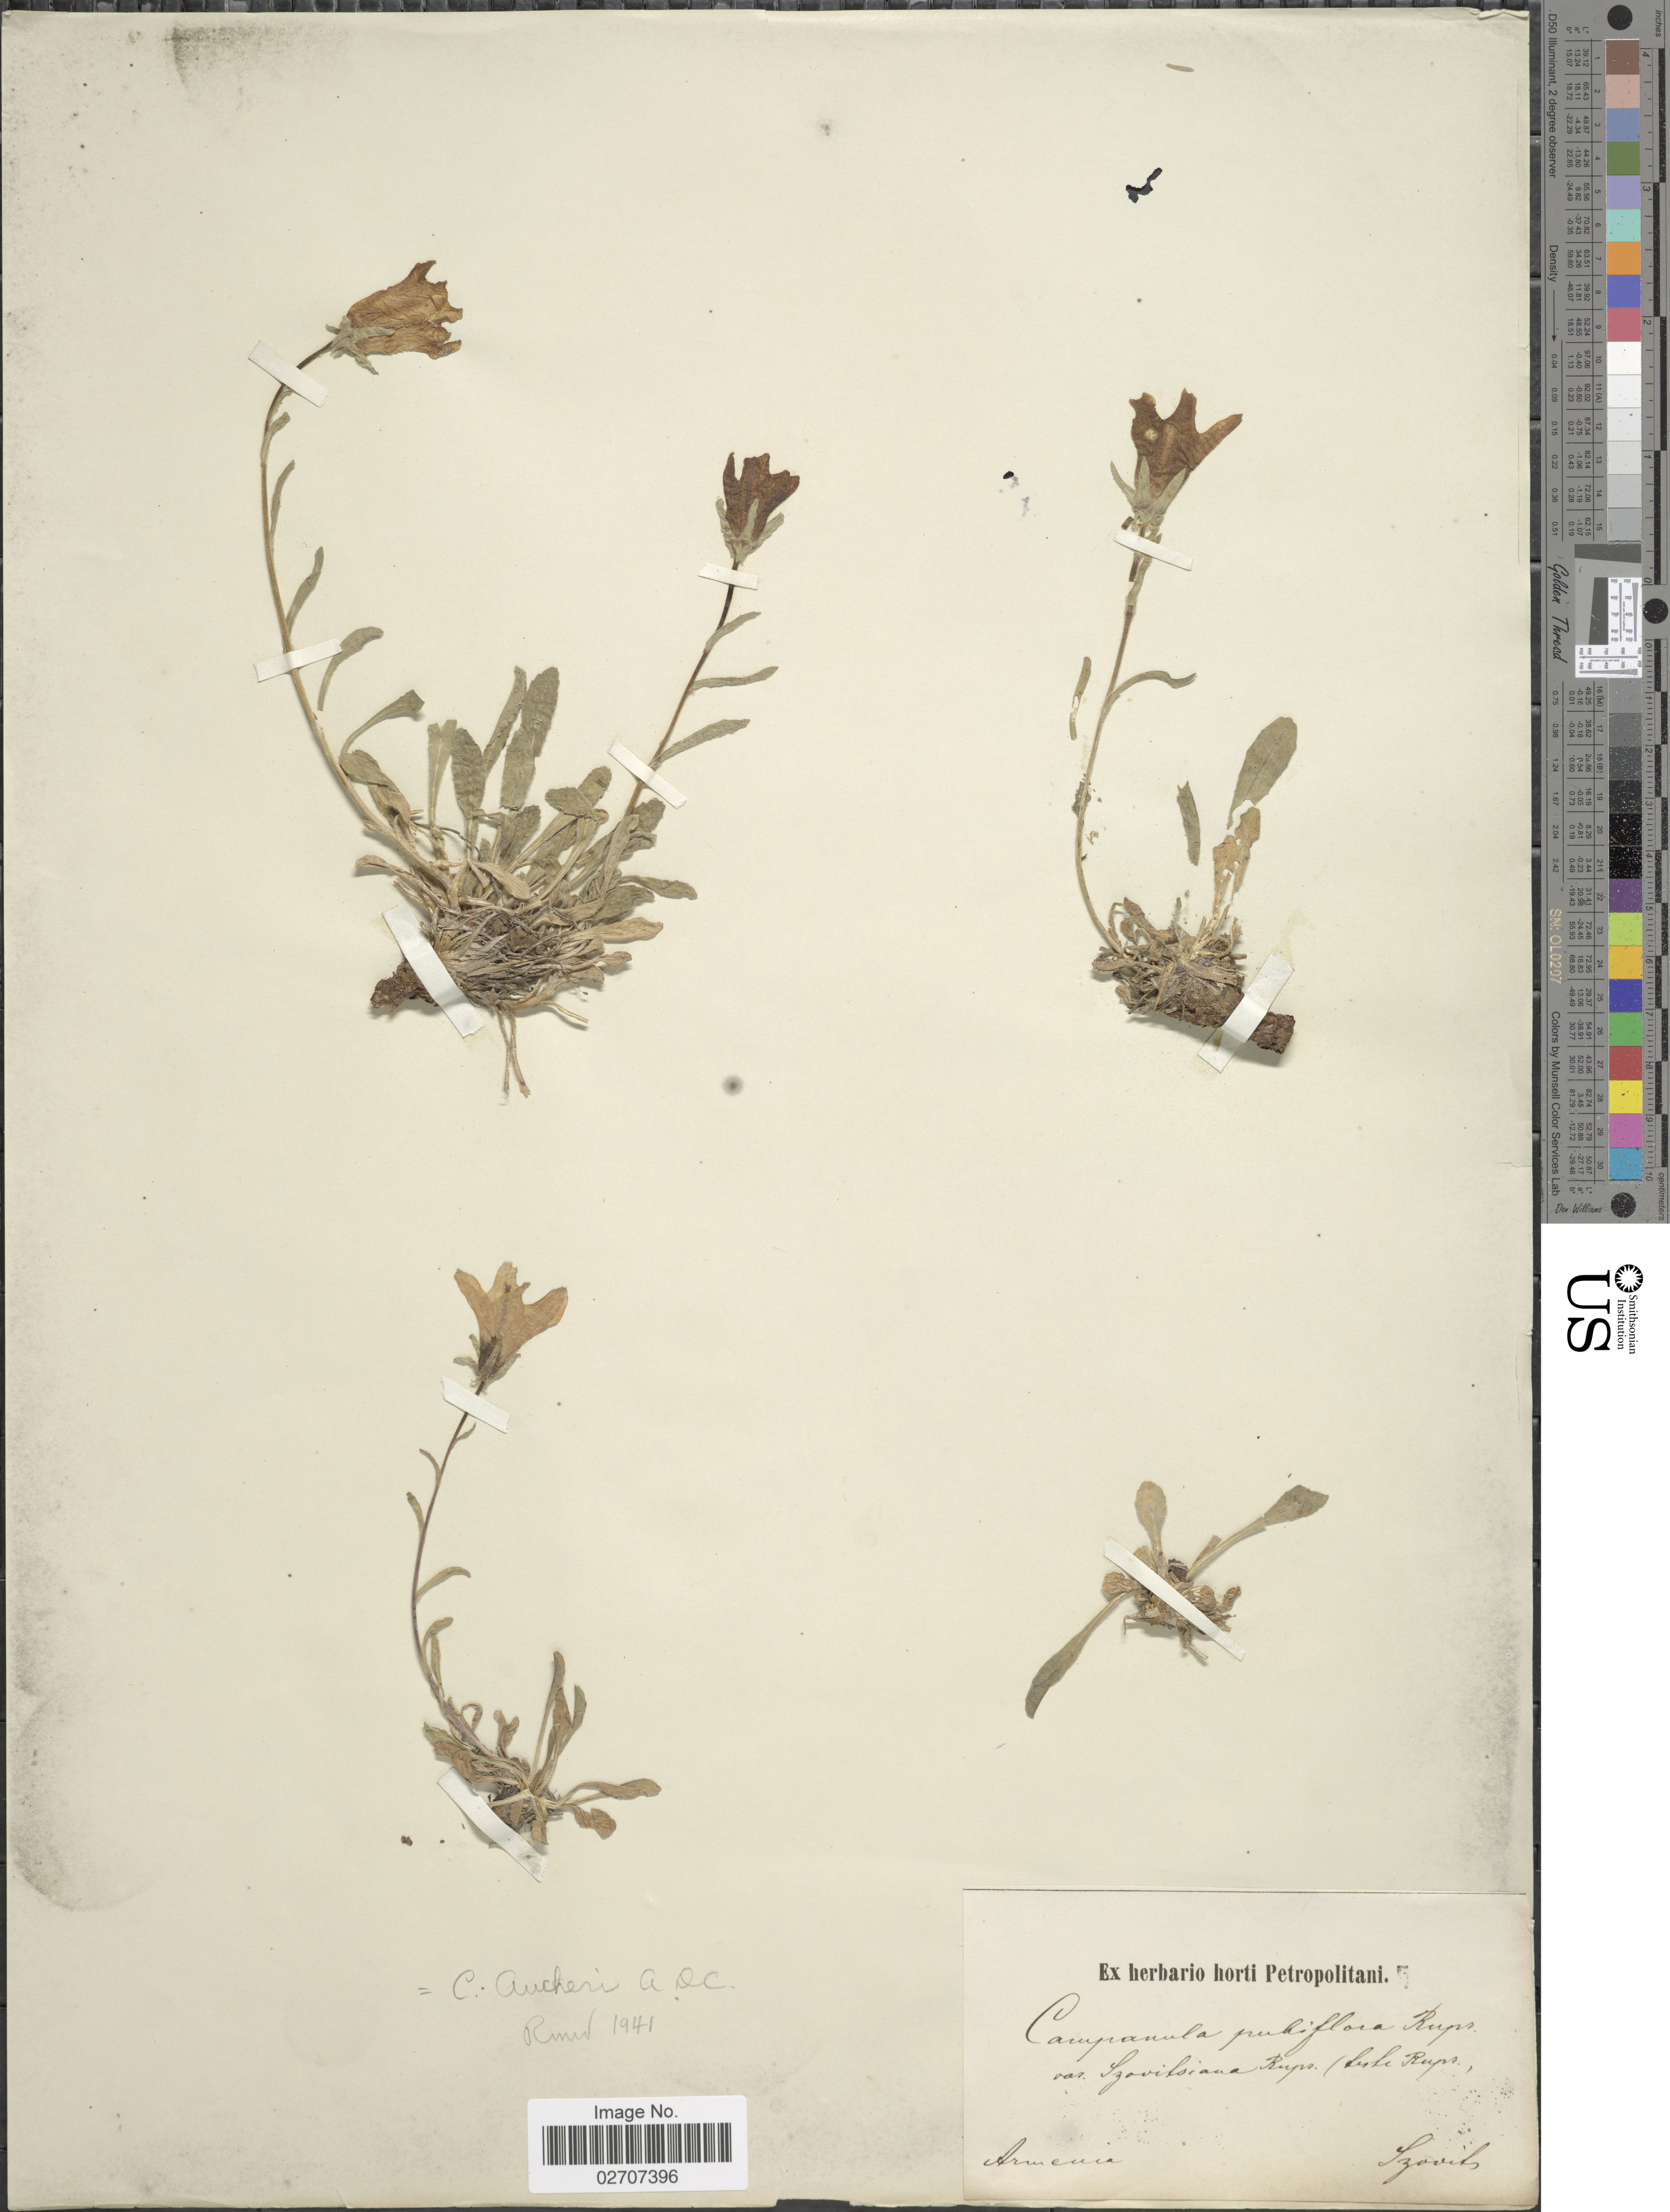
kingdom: Plantae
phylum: Tracheophyta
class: Magnoliopsida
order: Asterales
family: Campanulaceae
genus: Campanula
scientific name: Campanula aucheri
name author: A. DC.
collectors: Szovits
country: Armenia